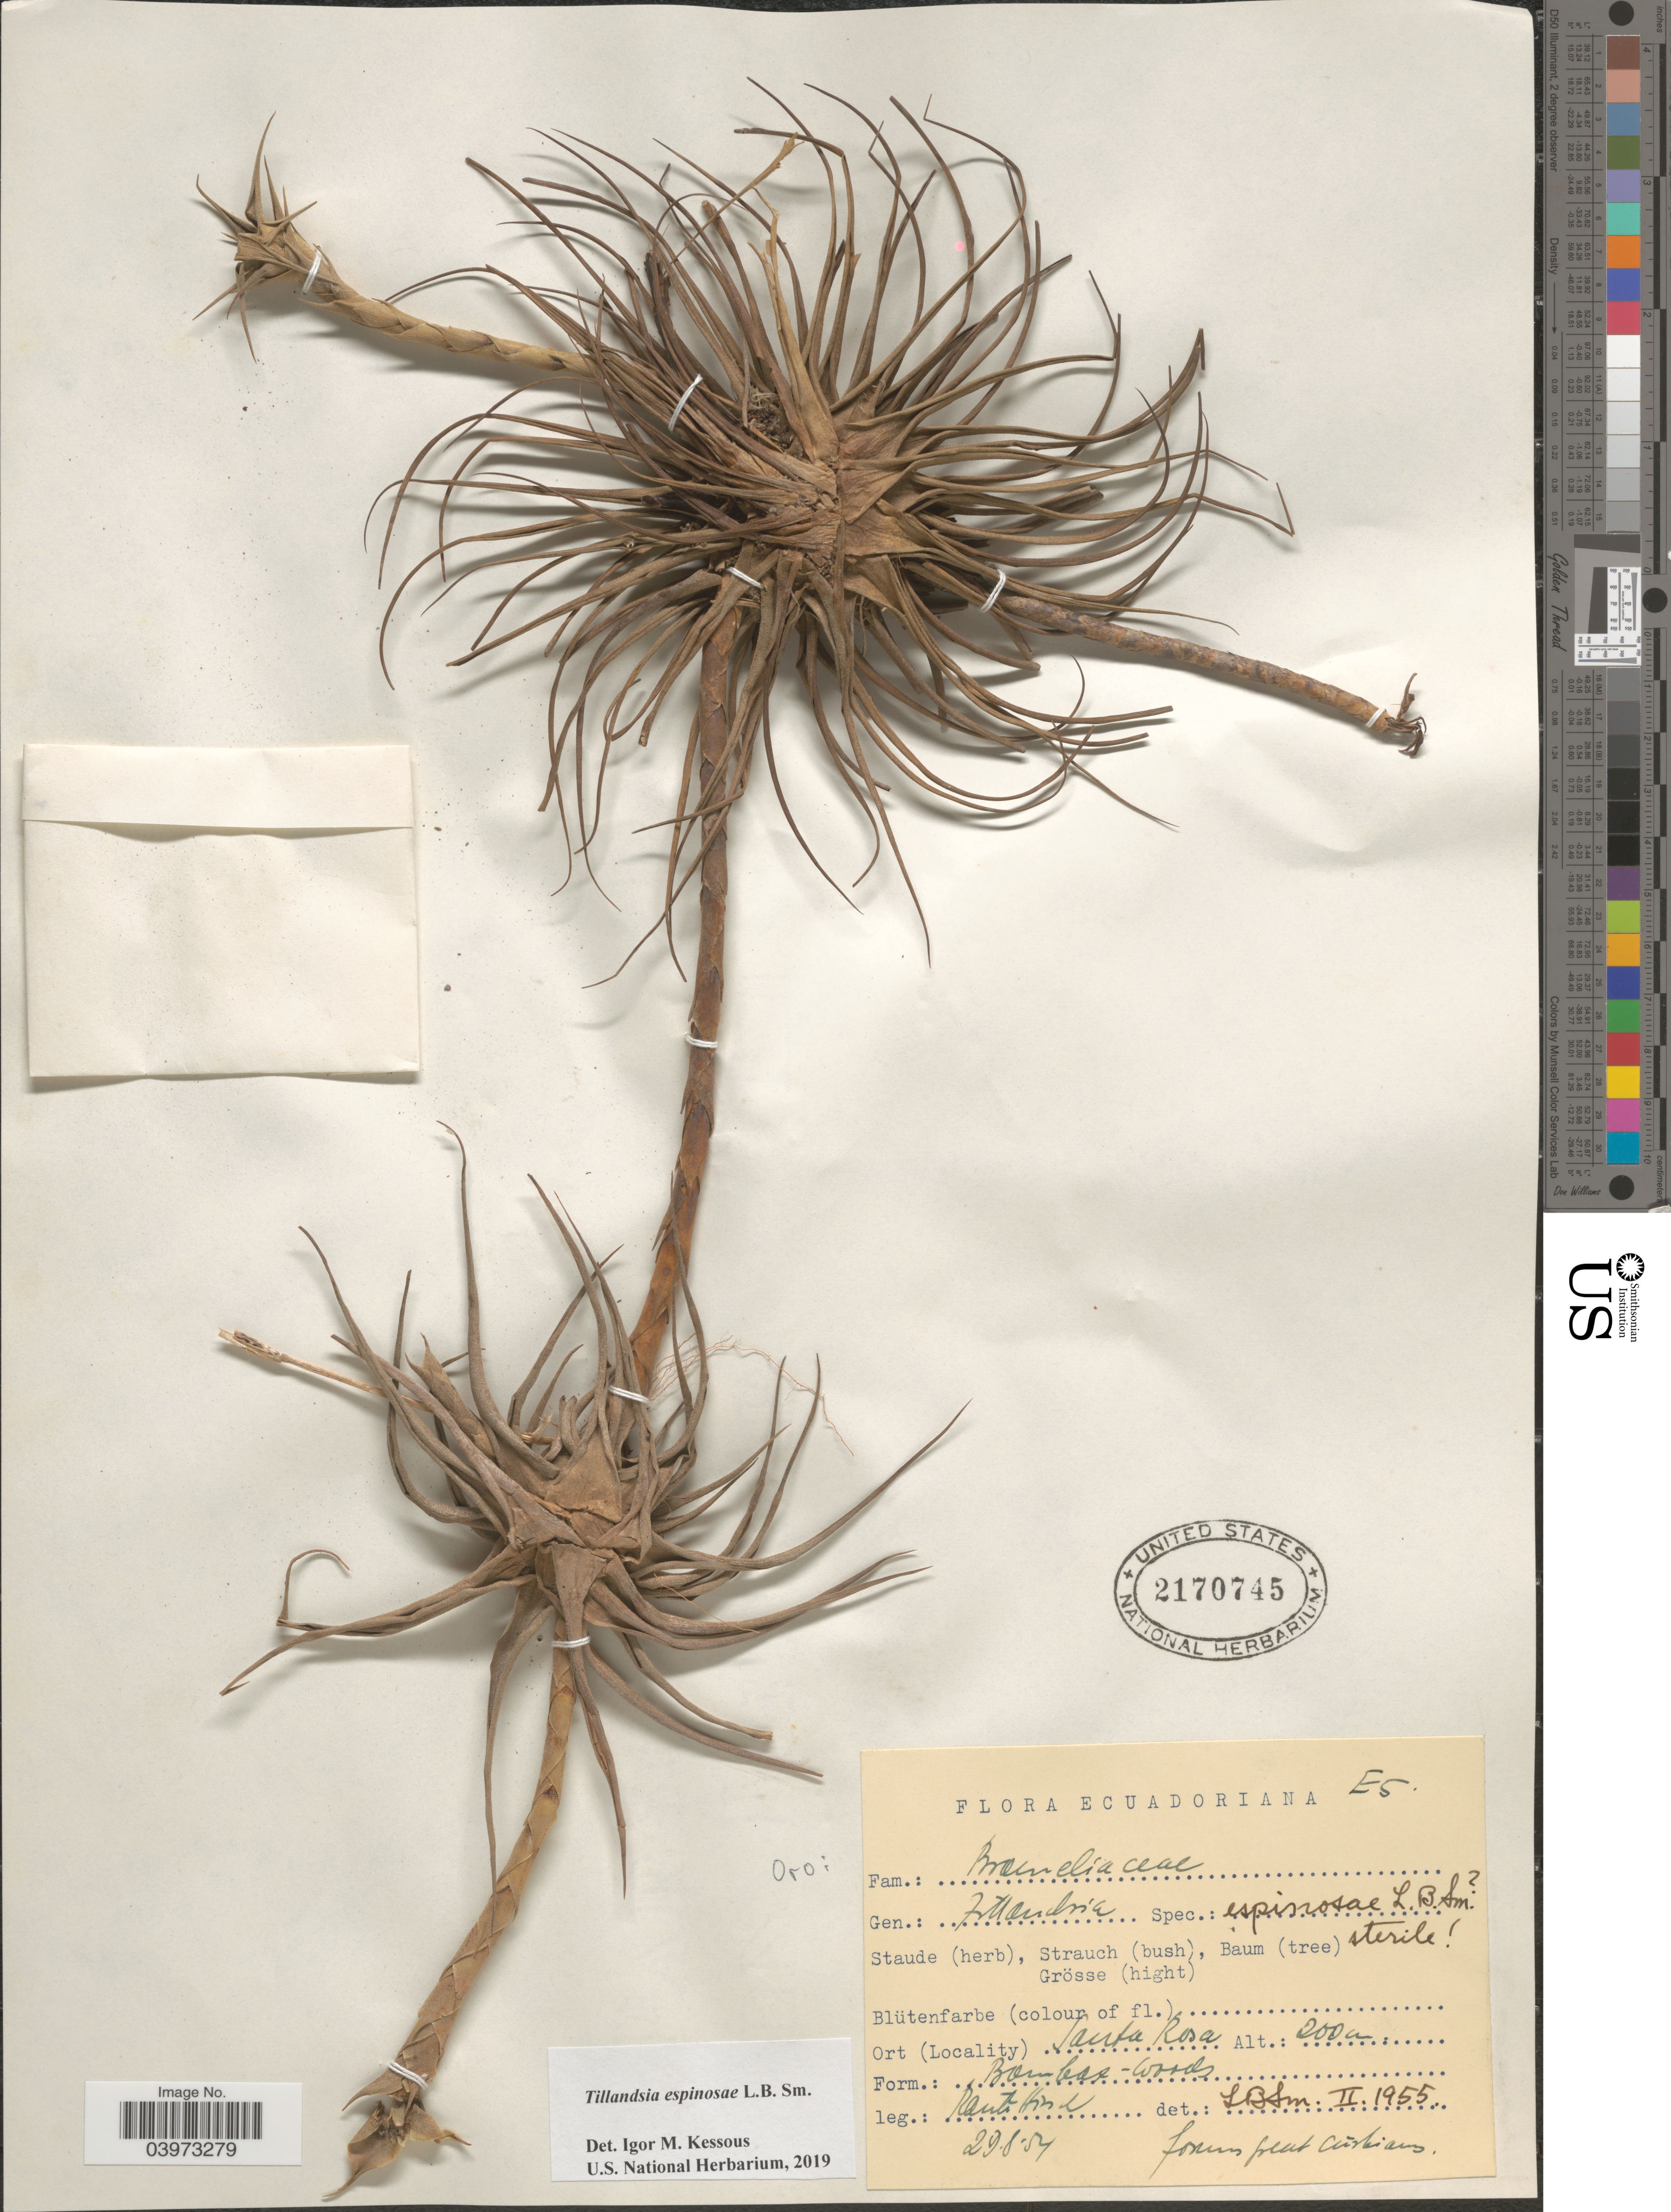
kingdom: Plantae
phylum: Tracheophyta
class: Liliopsida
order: Poales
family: Bromeliaceae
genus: Tillandsia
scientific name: Tillandsia espinosae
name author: L.B. Sm.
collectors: -. Rauh & Hirsch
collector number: E5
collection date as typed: Transcribed d/m/y: 29/8/54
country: Ecuador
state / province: El Oro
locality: Santa Rosa.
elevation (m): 200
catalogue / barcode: US 2170745